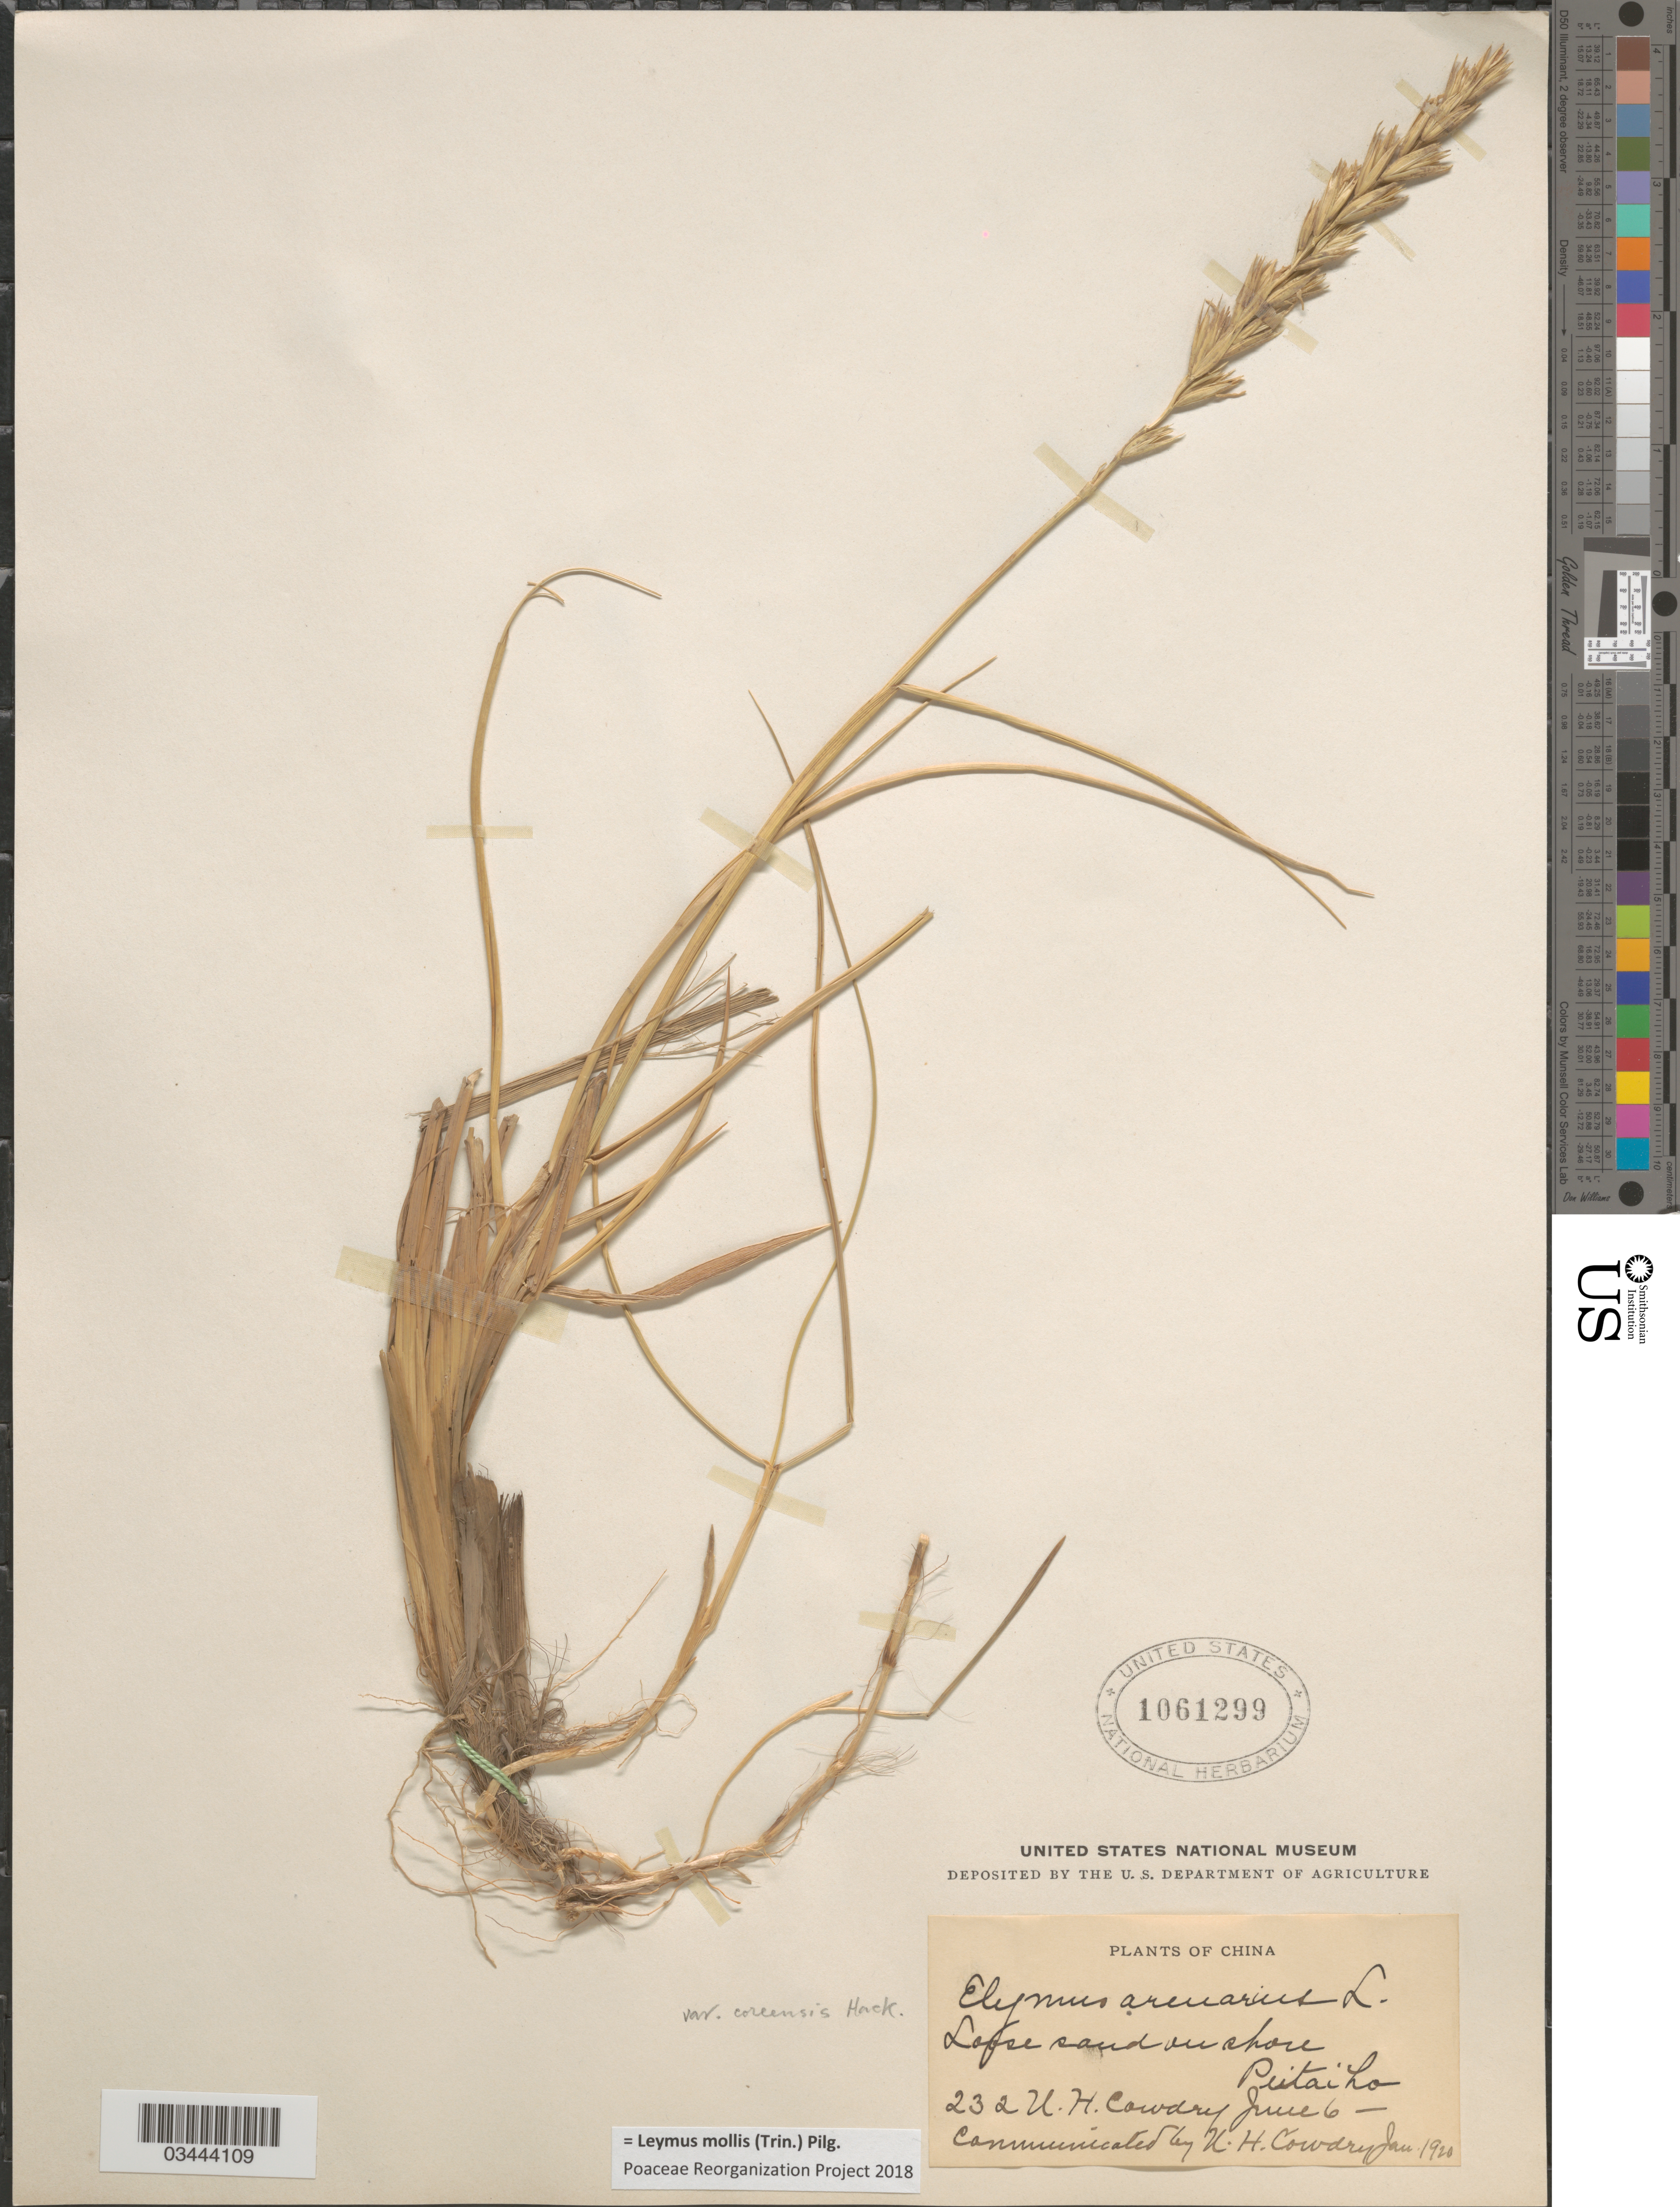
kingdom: Plantae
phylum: Tracheophyta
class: Liliopsida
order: Poales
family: Poaceae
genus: Leymus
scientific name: Leymus mollis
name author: (Trin.) Pilg.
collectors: N. H. Cowdry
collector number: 232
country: China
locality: Loose sand on shore. Peitaiho.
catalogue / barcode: US 1061299